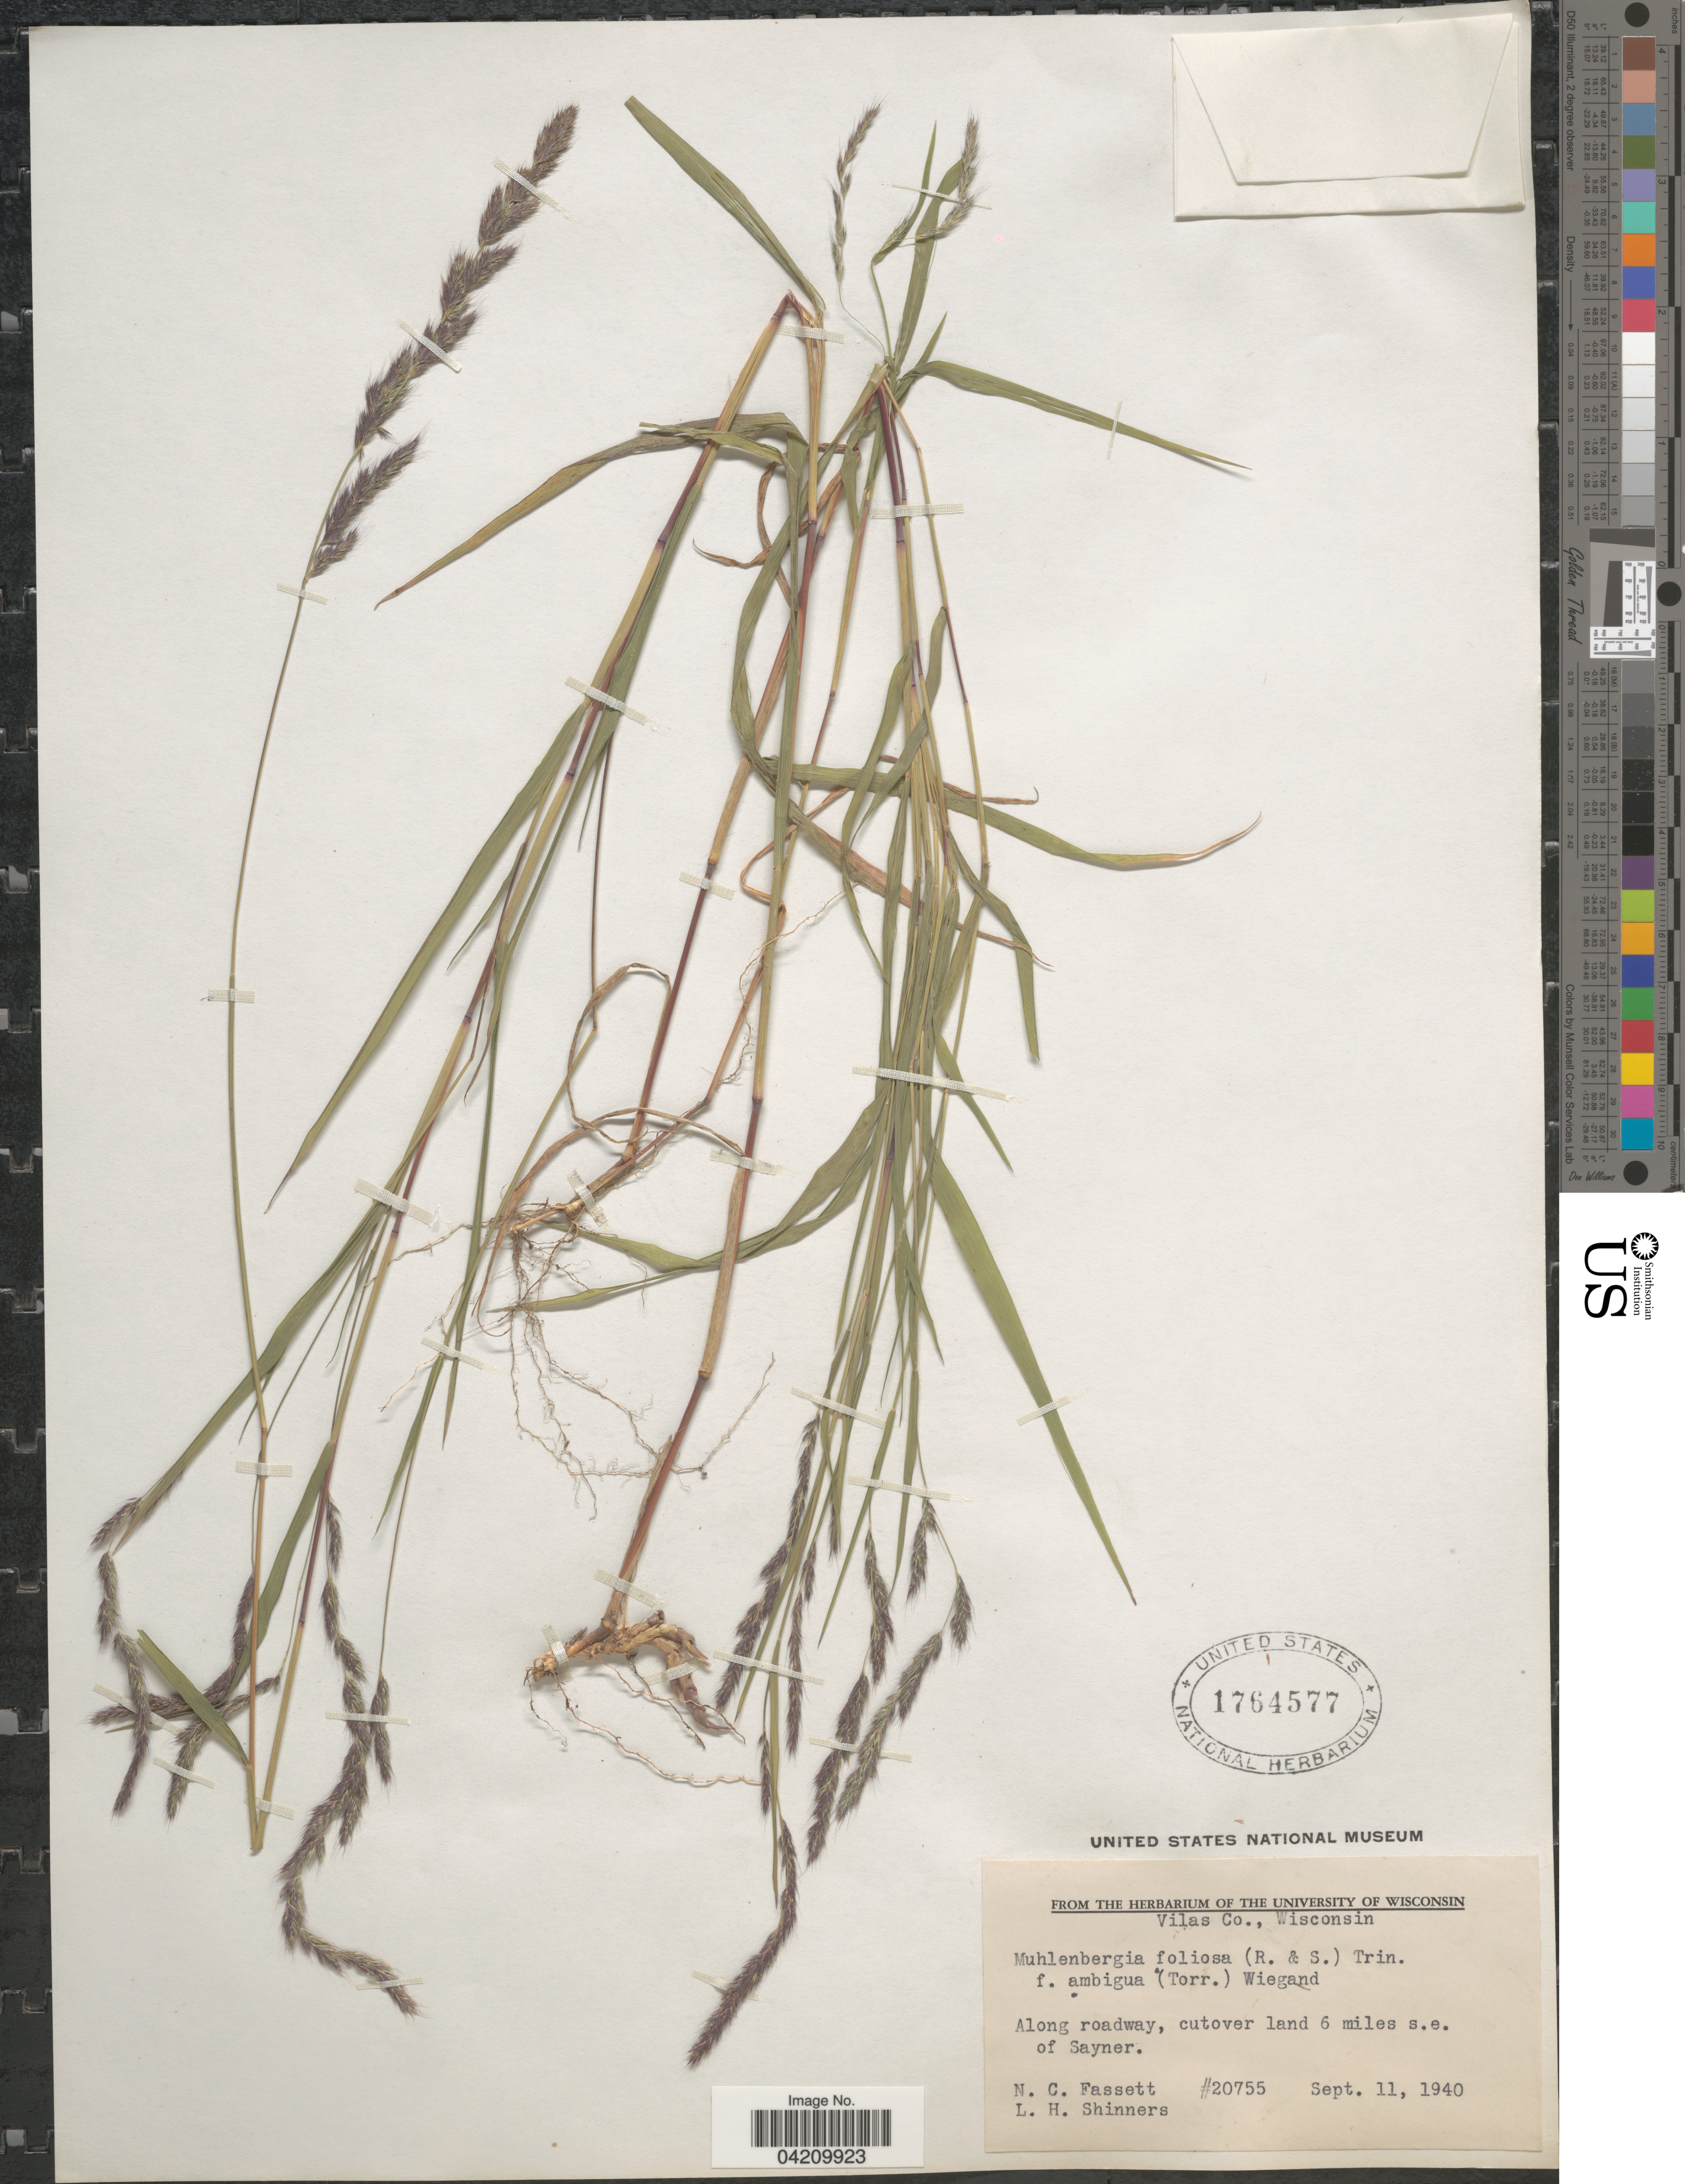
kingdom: Plantae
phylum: Tracheophyta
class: Liliopsida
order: Poales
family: Poaceae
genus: Muhlenbergia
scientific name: Muhlenbergia mexicana var. filiformis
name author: (Torr.) Scribn.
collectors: N. C. Fassett & L. H. Shinners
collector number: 20755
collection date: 1940-09-11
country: United States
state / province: Wisconsin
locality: Vilas Co. Along roadway, cutover land 6 miles s.e. of Sayner.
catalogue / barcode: US 1764577